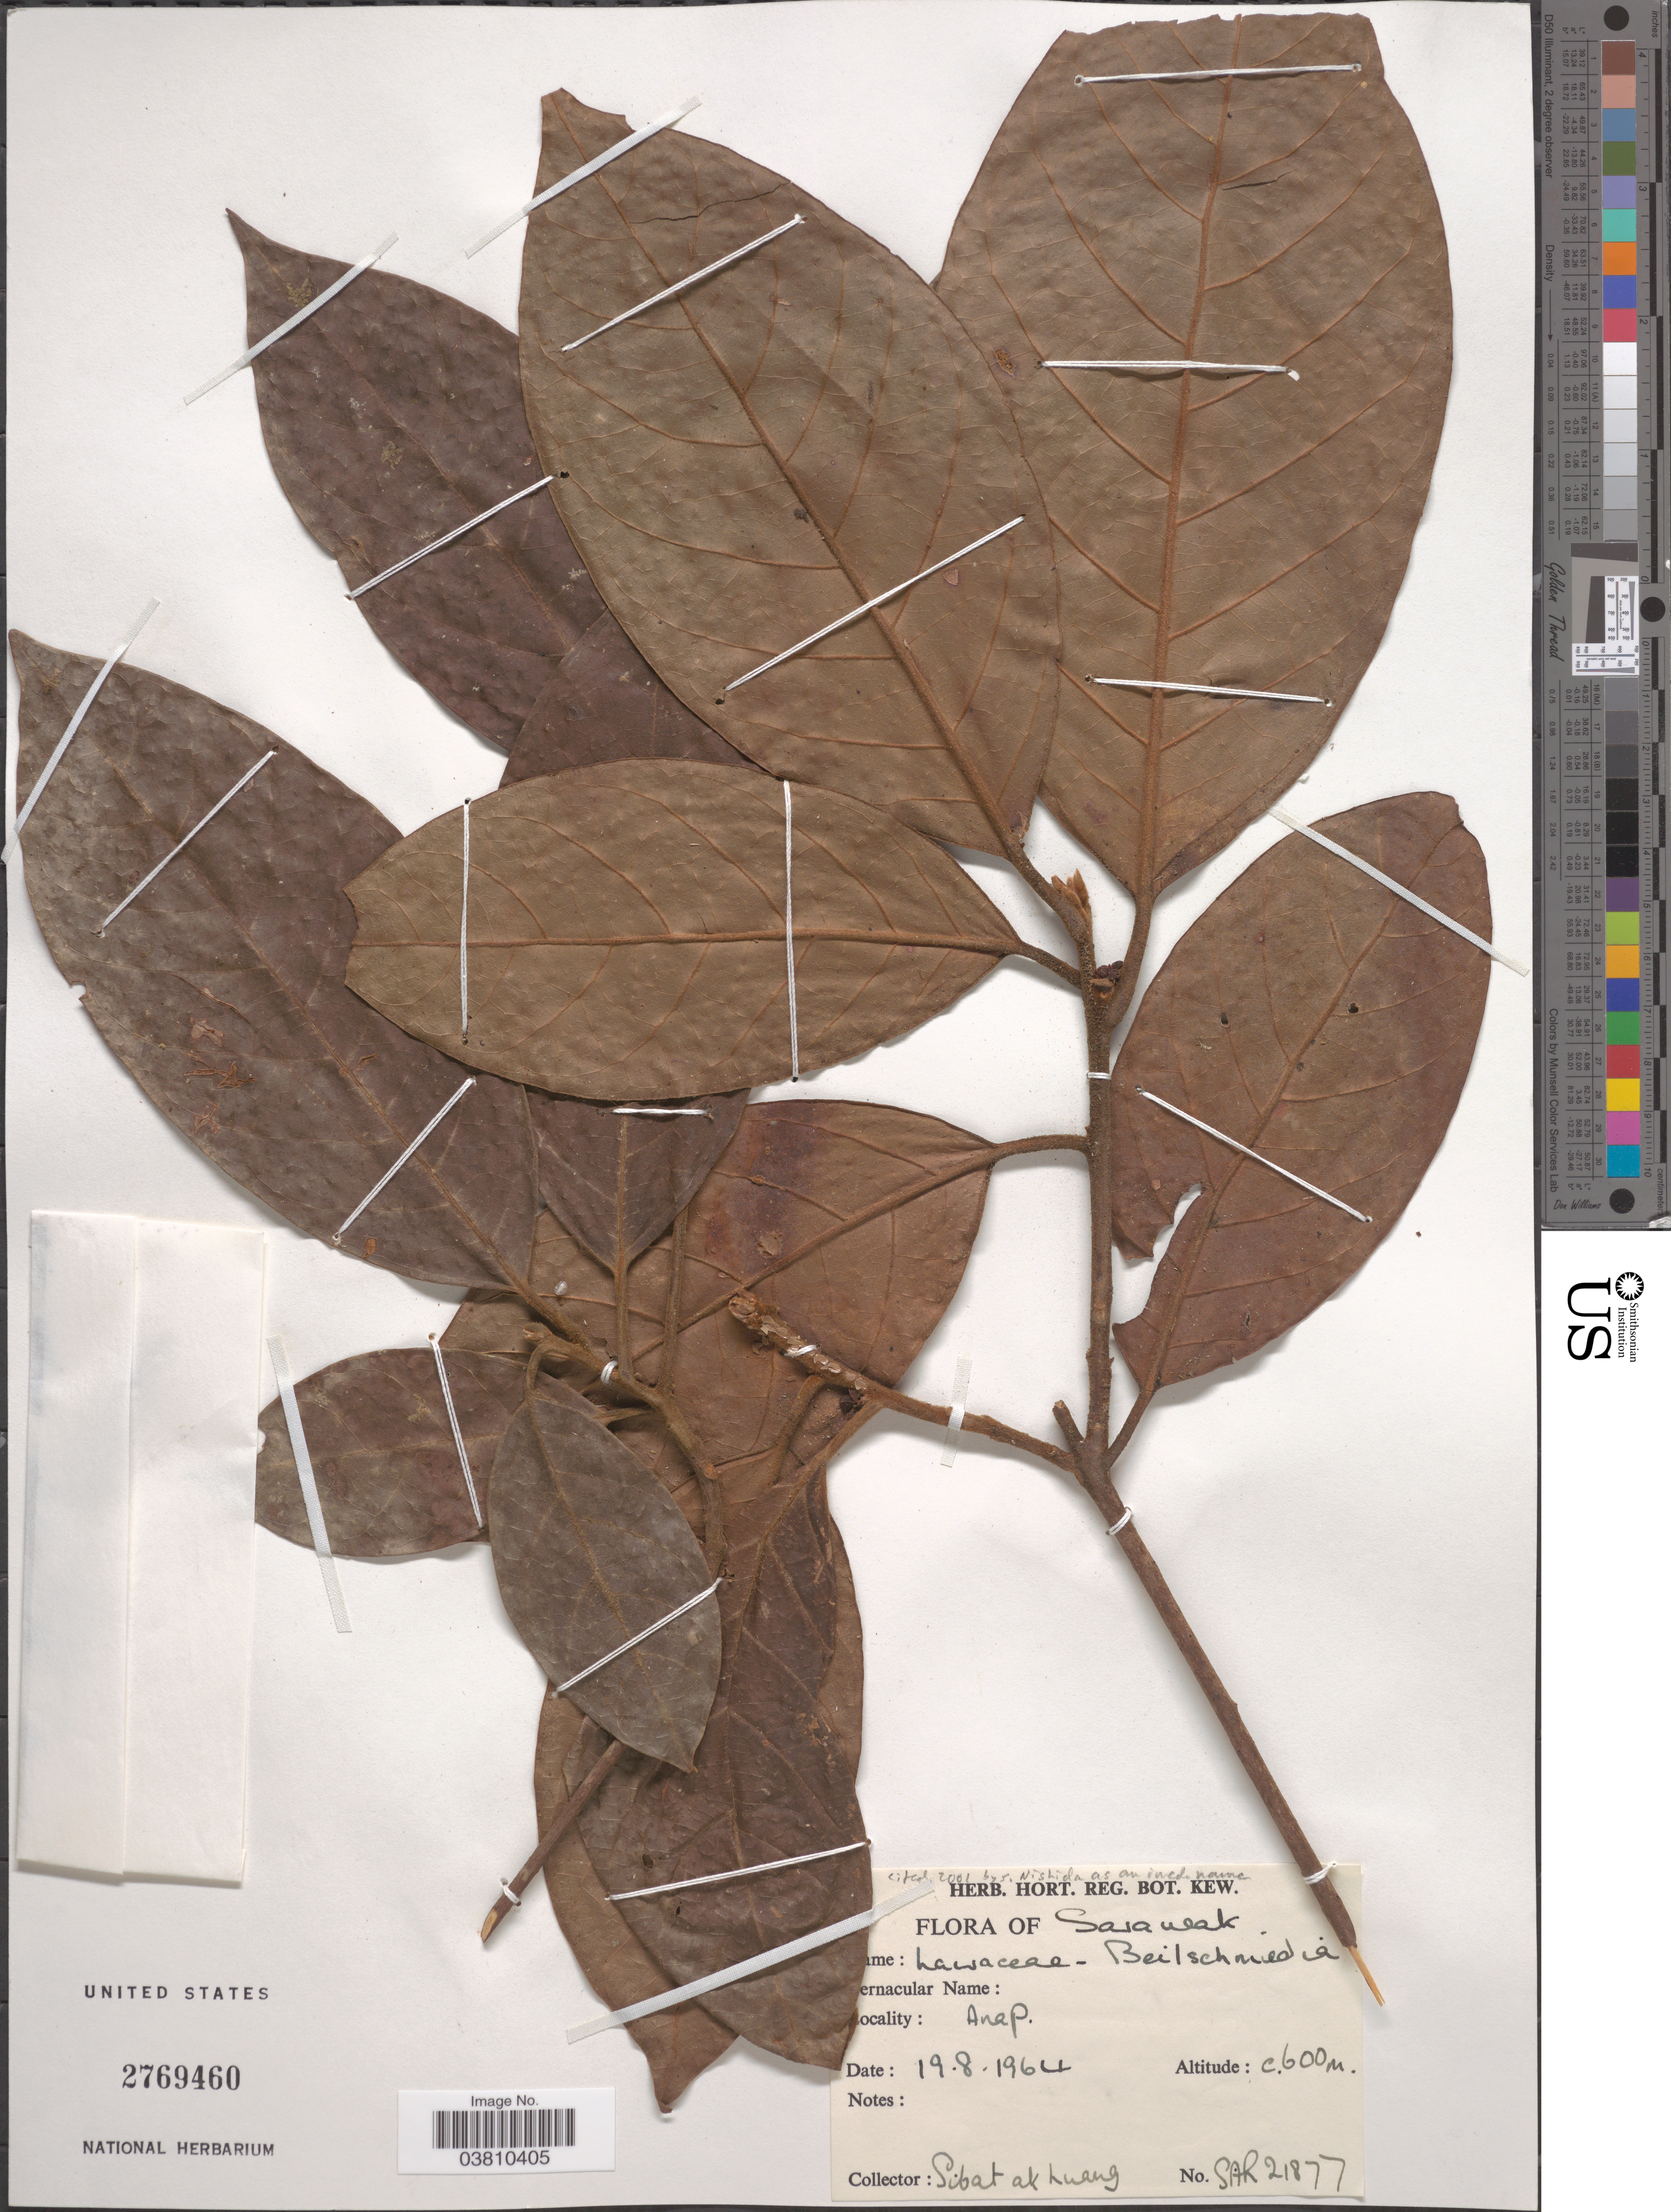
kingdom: Plantae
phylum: Tracheophyta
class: Magnoliopsida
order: Laurales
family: Lauraceae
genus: Beilschmiedia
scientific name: Beilschmiedia sp.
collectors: Sibat ak Luang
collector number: SAR21877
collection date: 1964-08-19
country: Malaysia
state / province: Sarawak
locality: Anap.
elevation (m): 600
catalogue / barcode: US 2769460